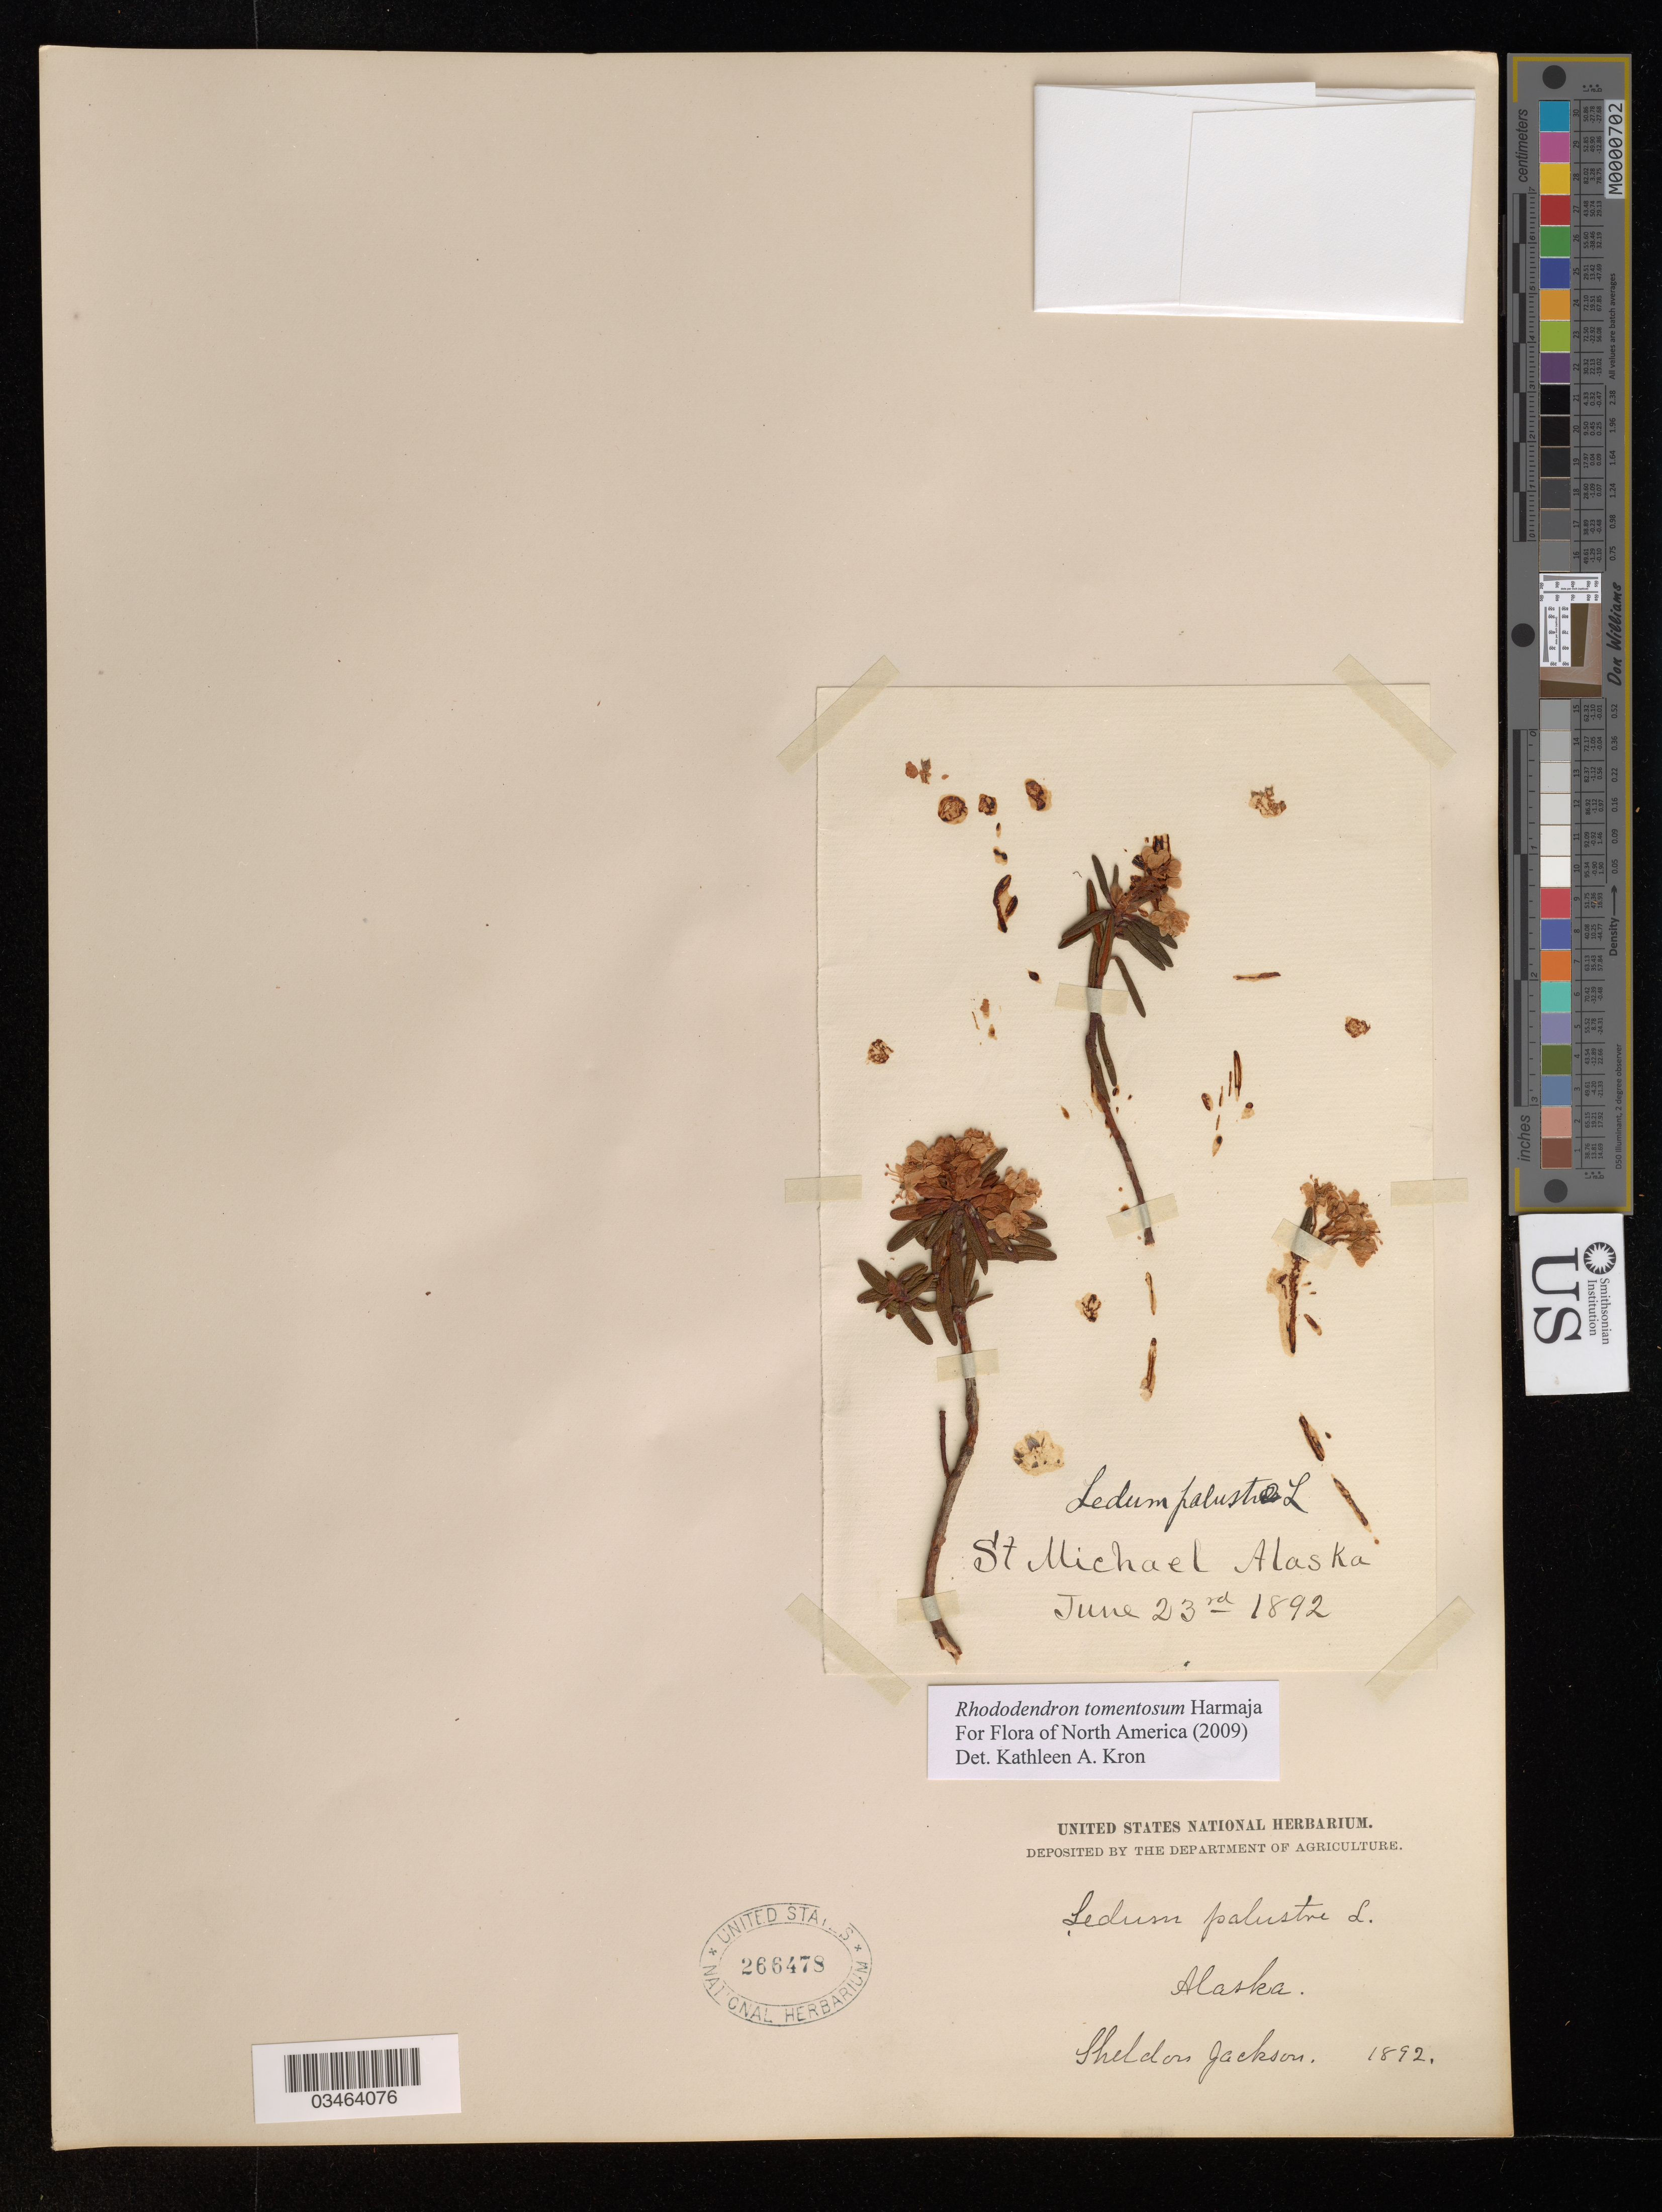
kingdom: Plantae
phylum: Tracheophyta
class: Magnoliopsida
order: Ericales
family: Ericaceae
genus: Rhododendron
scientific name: Rhododendron tomentosum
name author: Harmaja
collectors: S. Jackson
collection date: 1892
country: United States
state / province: Alaska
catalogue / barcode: US 266478